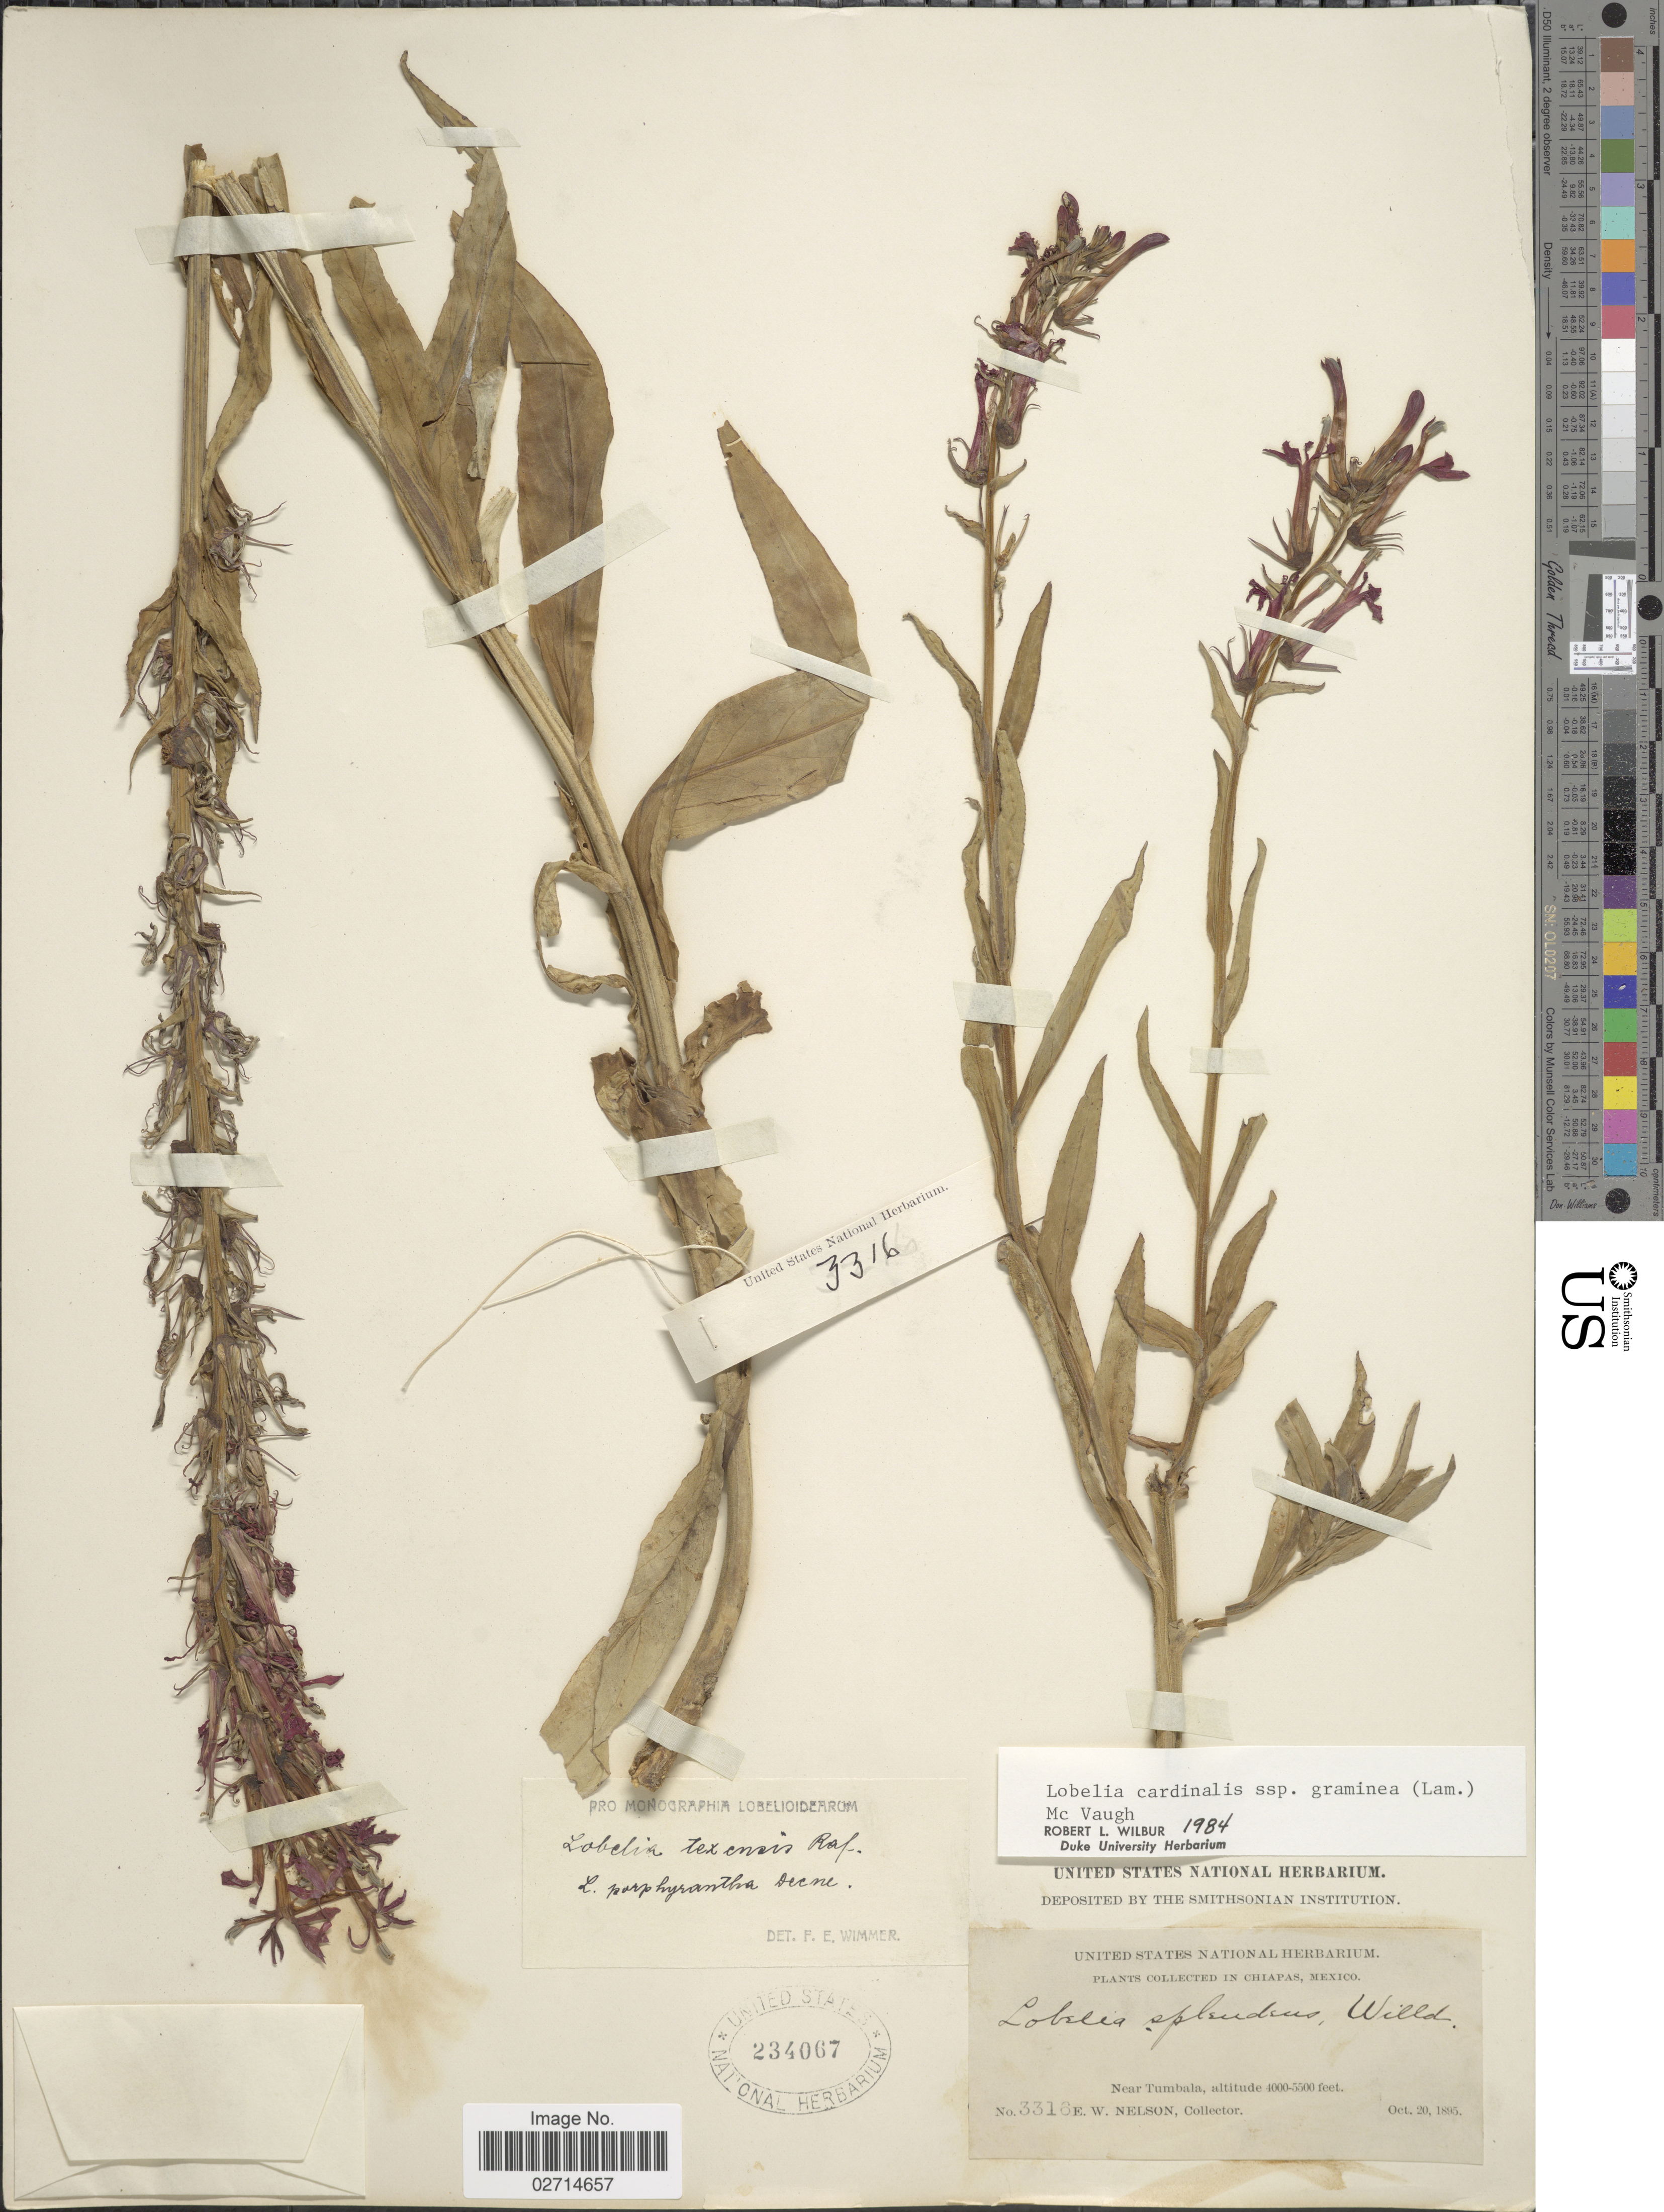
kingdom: Plantae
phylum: Tracheophyta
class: Magnoliopsida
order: Asterales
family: Campanulaceae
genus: Lobelia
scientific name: Lobelia cardinalis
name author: L.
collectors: E. W. Nelson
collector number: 3316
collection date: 1895-10-20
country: Mexico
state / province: Chiapas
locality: Near Tumbala.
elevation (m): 1219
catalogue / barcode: US 234067